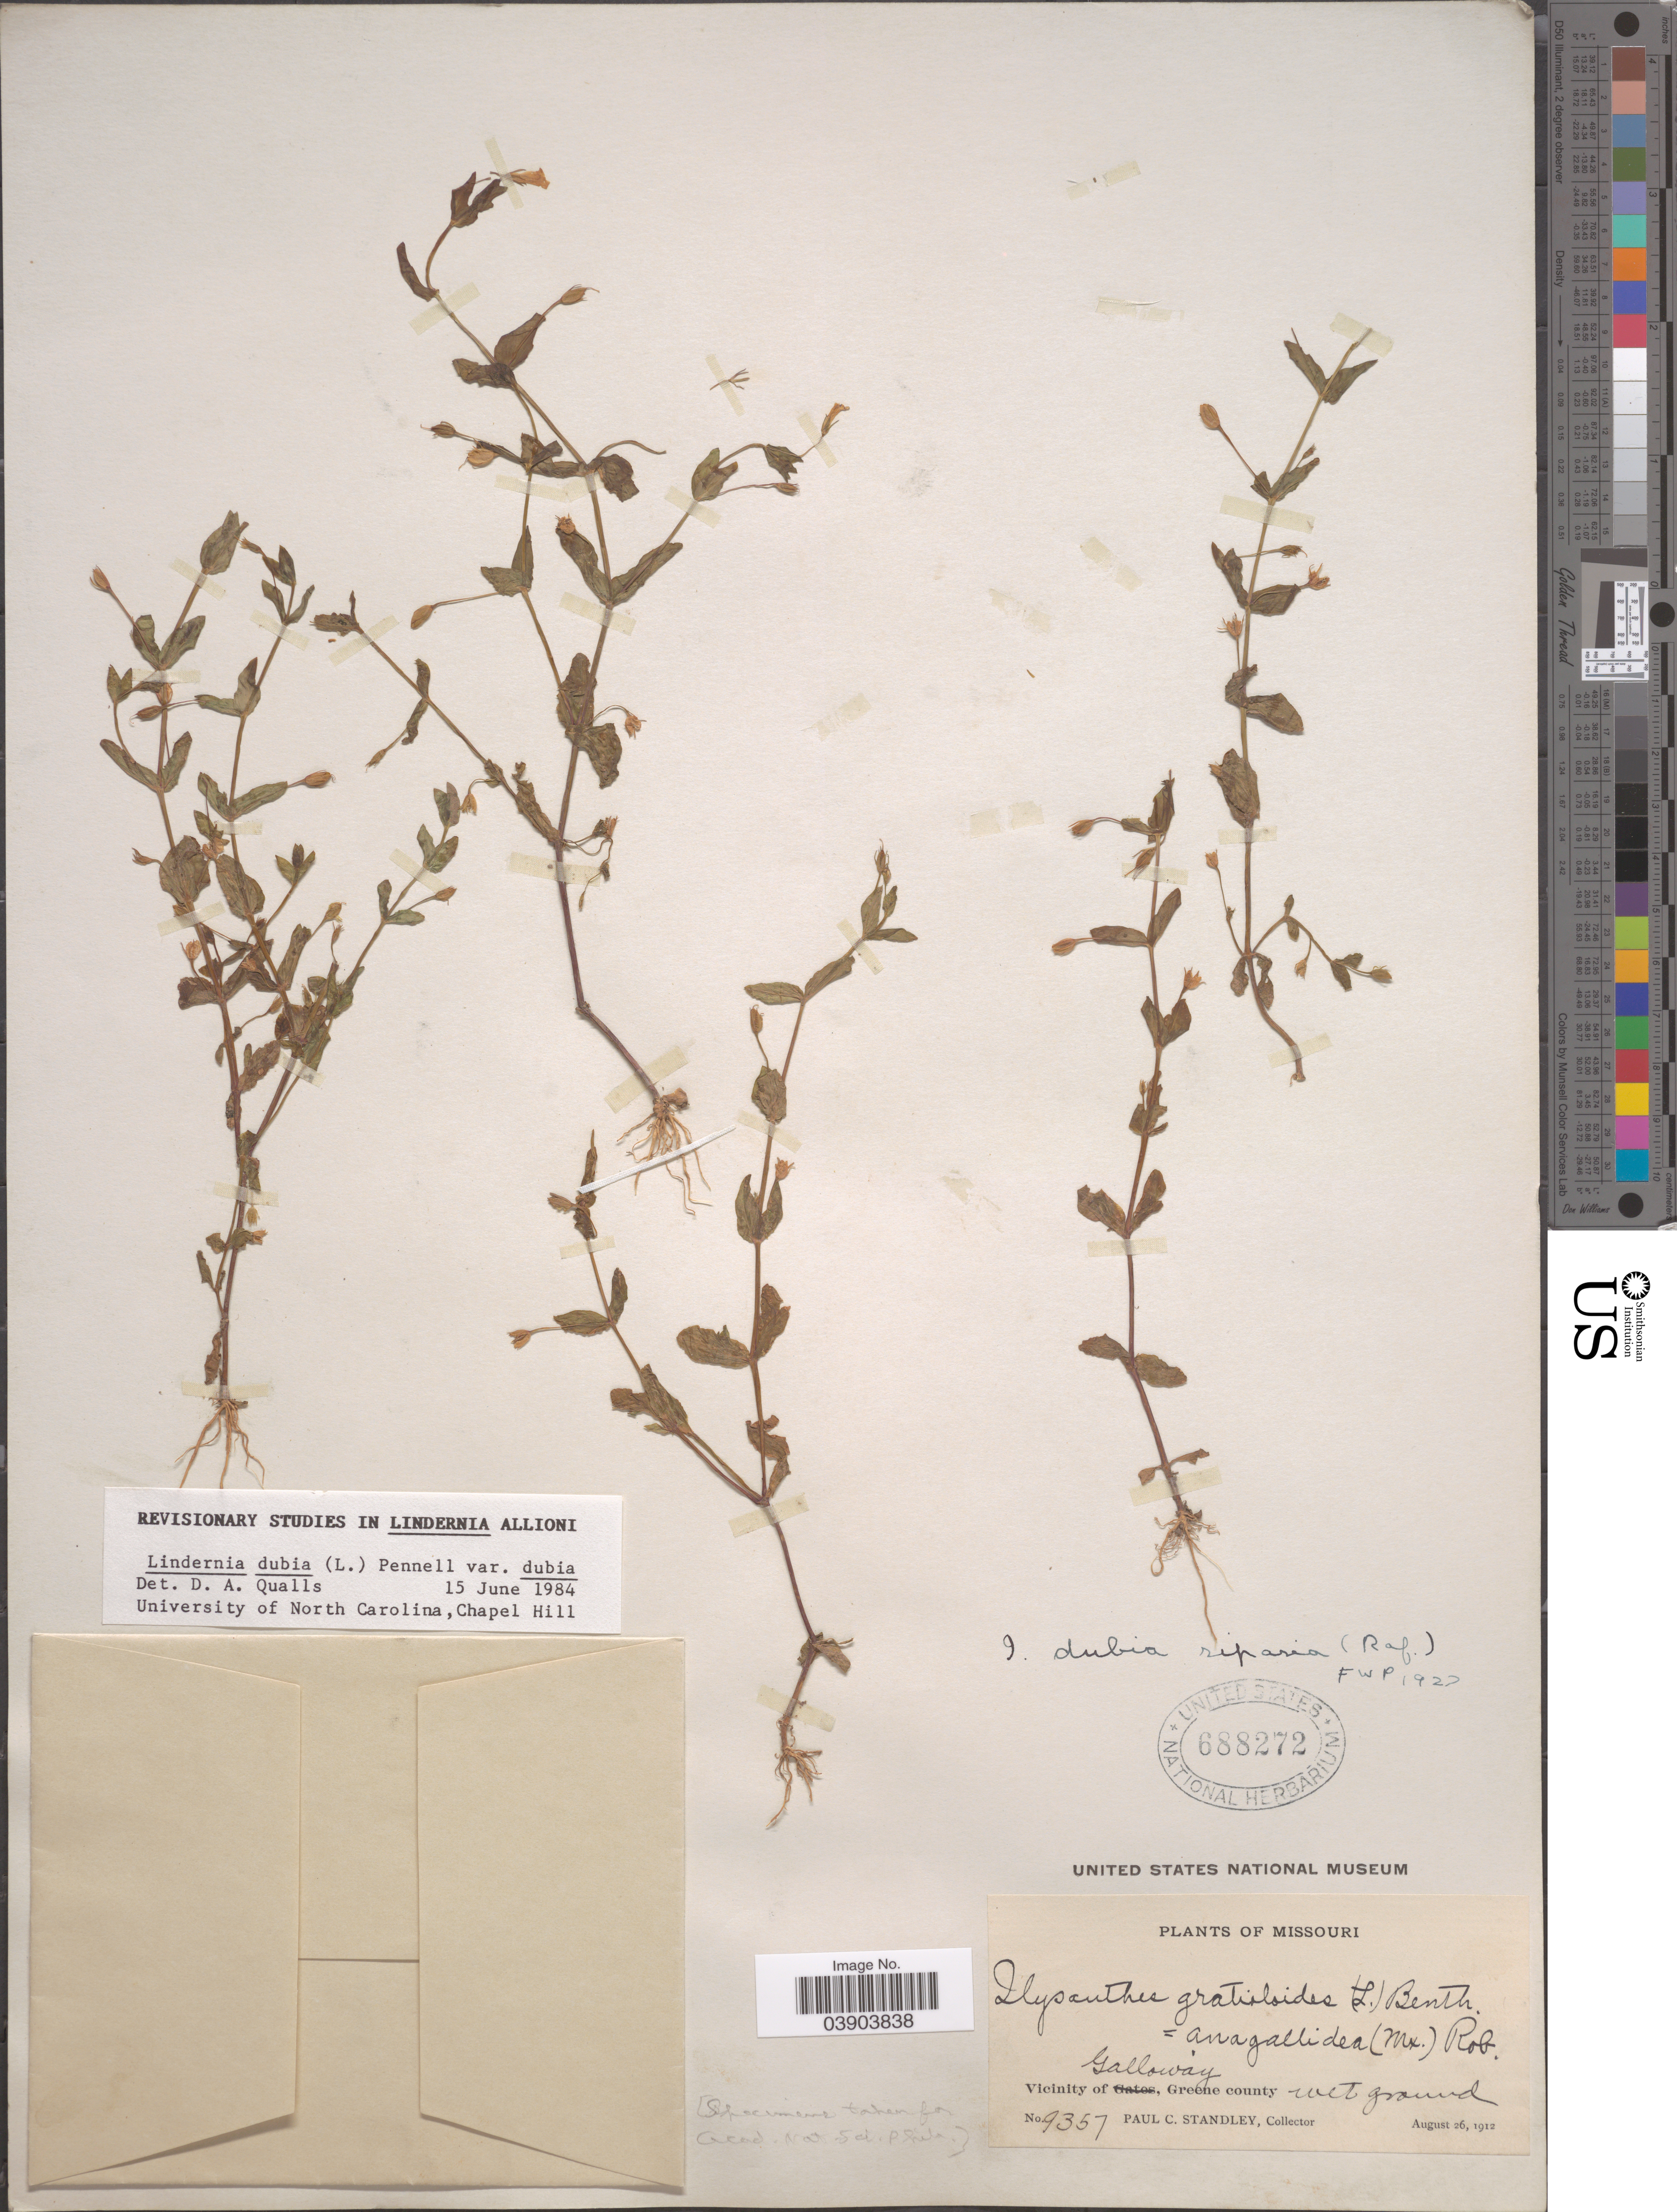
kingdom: Plantae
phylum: Tracheophyta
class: Magnoliopsida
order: Lamiales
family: Linderniaceae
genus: Lindernia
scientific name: Lindernia dubia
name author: (L.) Pennell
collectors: P. C. Standley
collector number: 9357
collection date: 1912-08-26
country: United States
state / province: Missouri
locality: Vicinity of Galloway, Greene county.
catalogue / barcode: US 688272